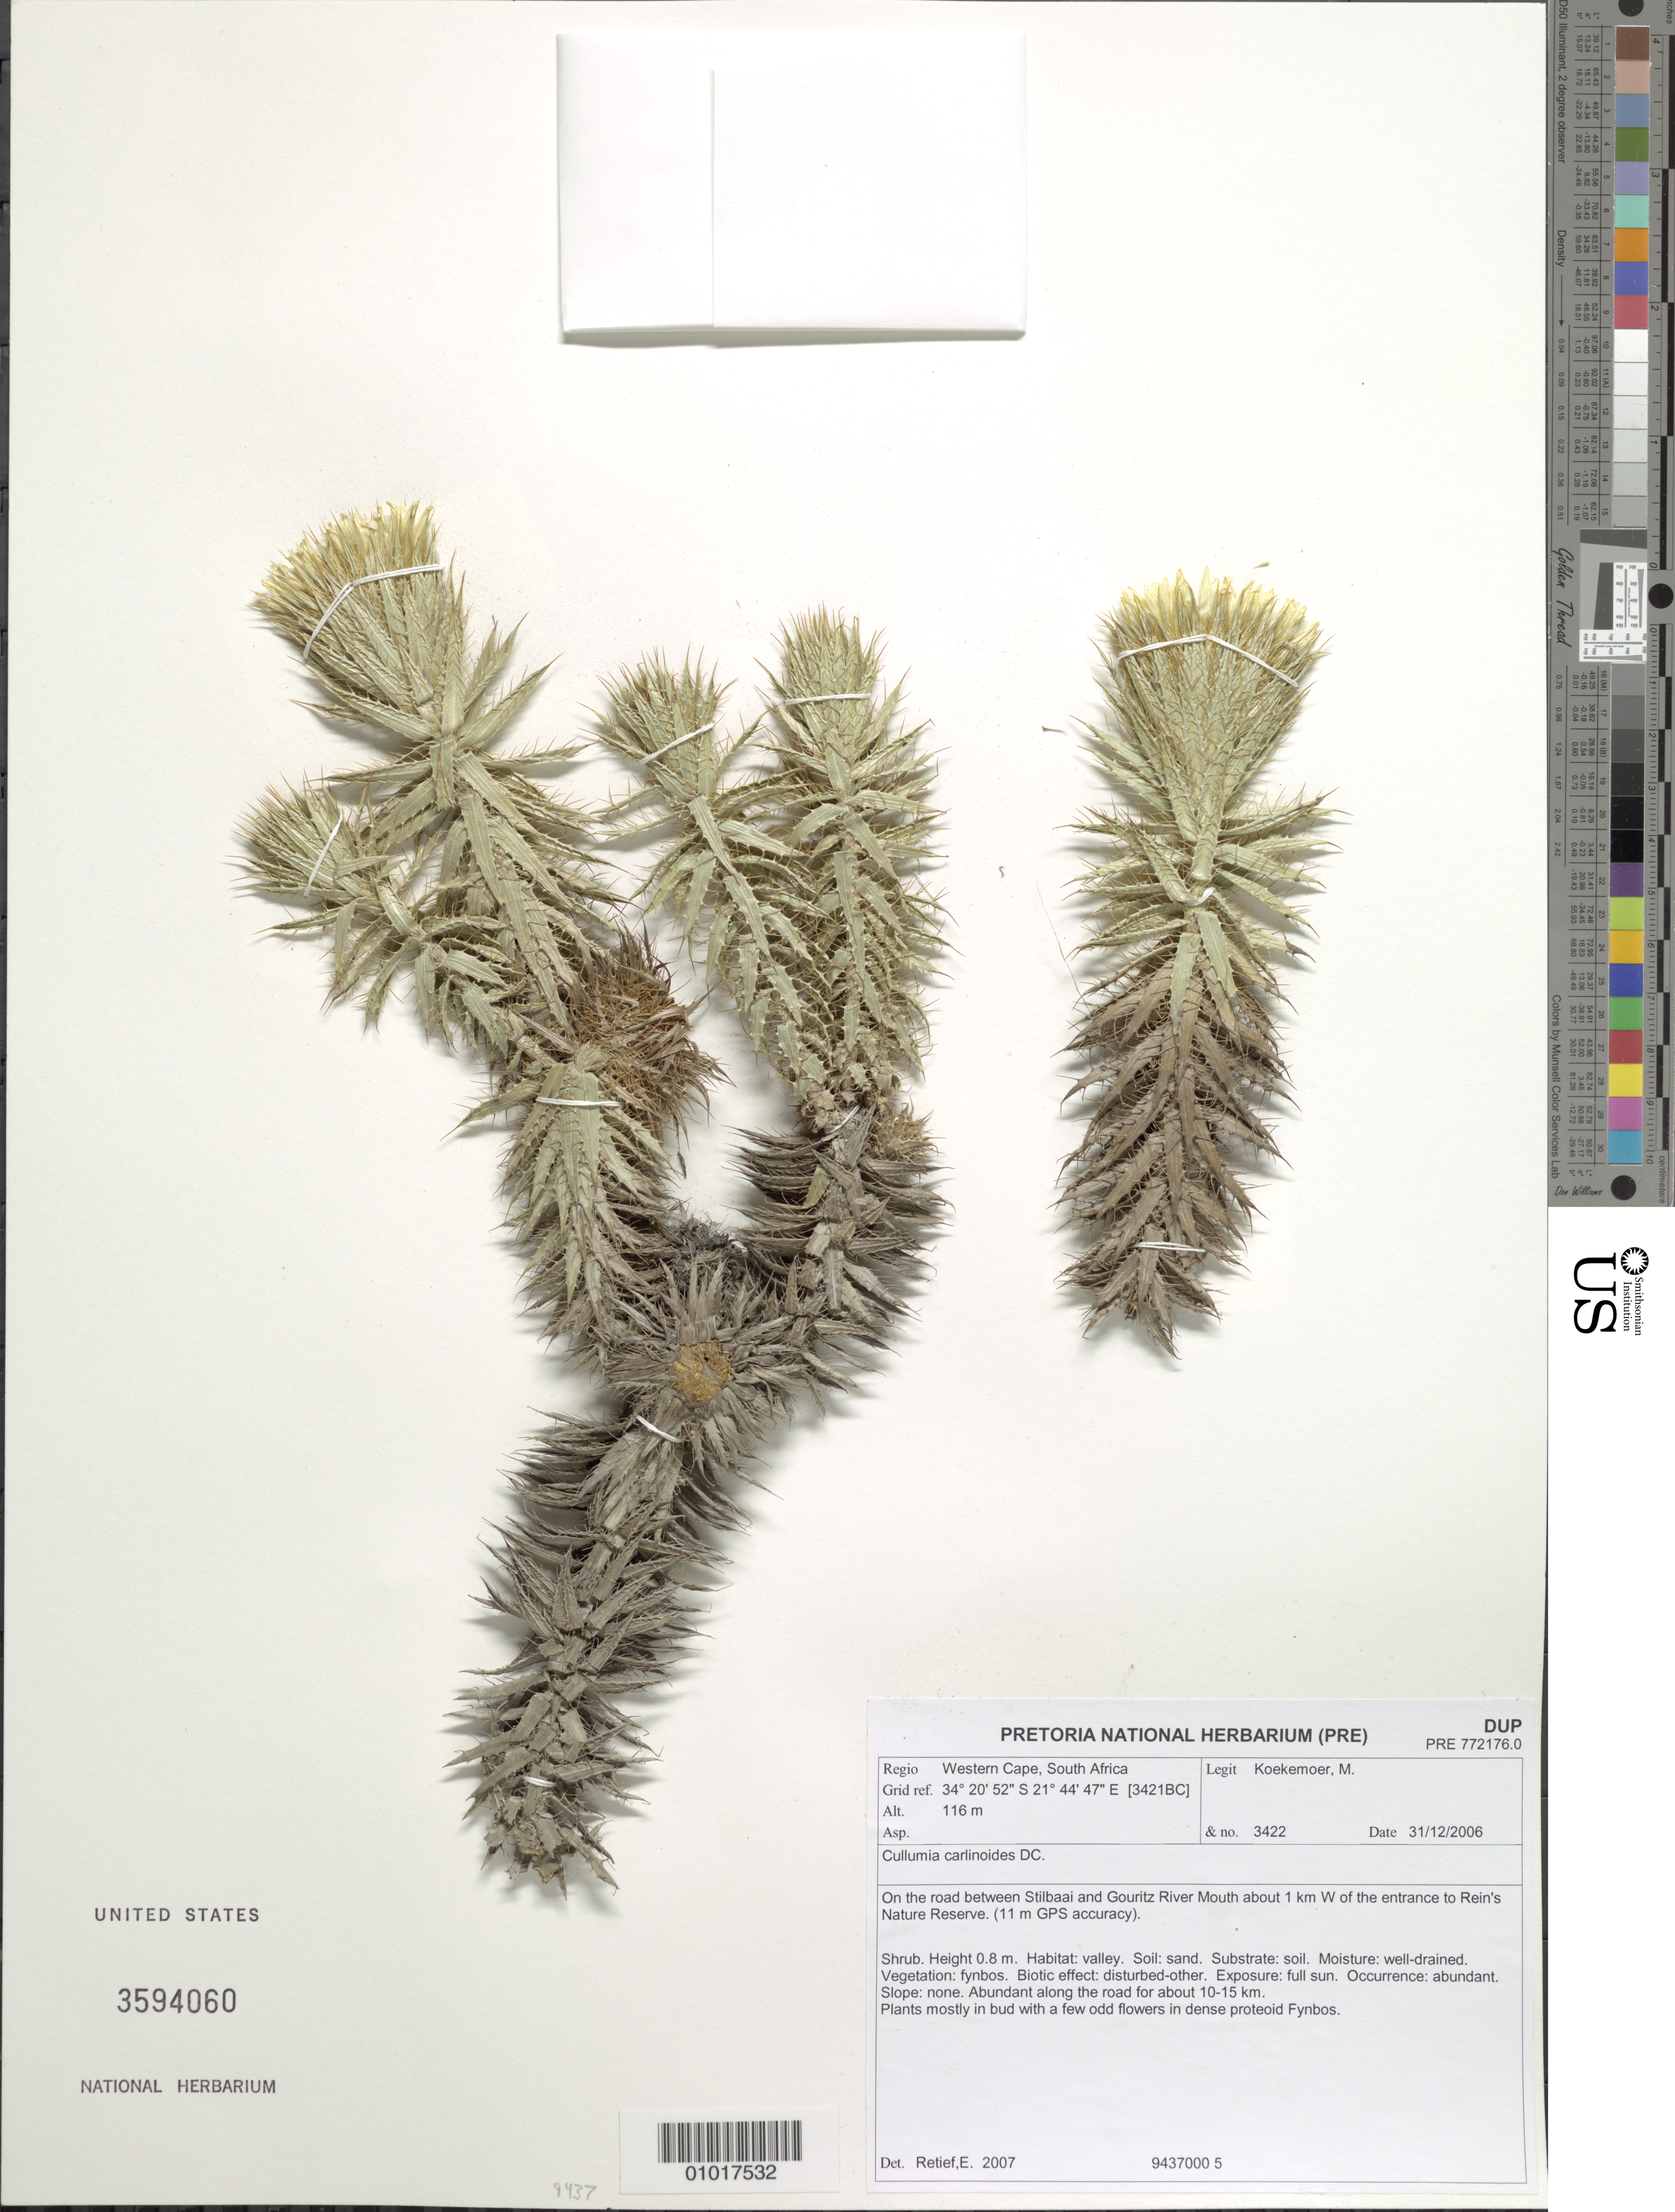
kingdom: Plantae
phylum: Tracheophyta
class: Magnoliopsida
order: Asterales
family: Asteraceae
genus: Cullumia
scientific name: Cullumia carlinoides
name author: DC.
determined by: Retief, E.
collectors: M. Koekemoer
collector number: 3422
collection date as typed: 31 January 2006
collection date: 2006-01-31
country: South Africa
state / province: Western Cape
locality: On the road between Stilbaai and Gouritz River Mouth about 1 km W of the entrance to Rein's Nature Reserve (11 m GPS accuracy)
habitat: Valley. Soil: sand. Substrate: soil. Moisture: well-drained. Vegetation: fynbos. Biotic effect: disturbed-other…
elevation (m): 116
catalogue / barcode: US 3549060